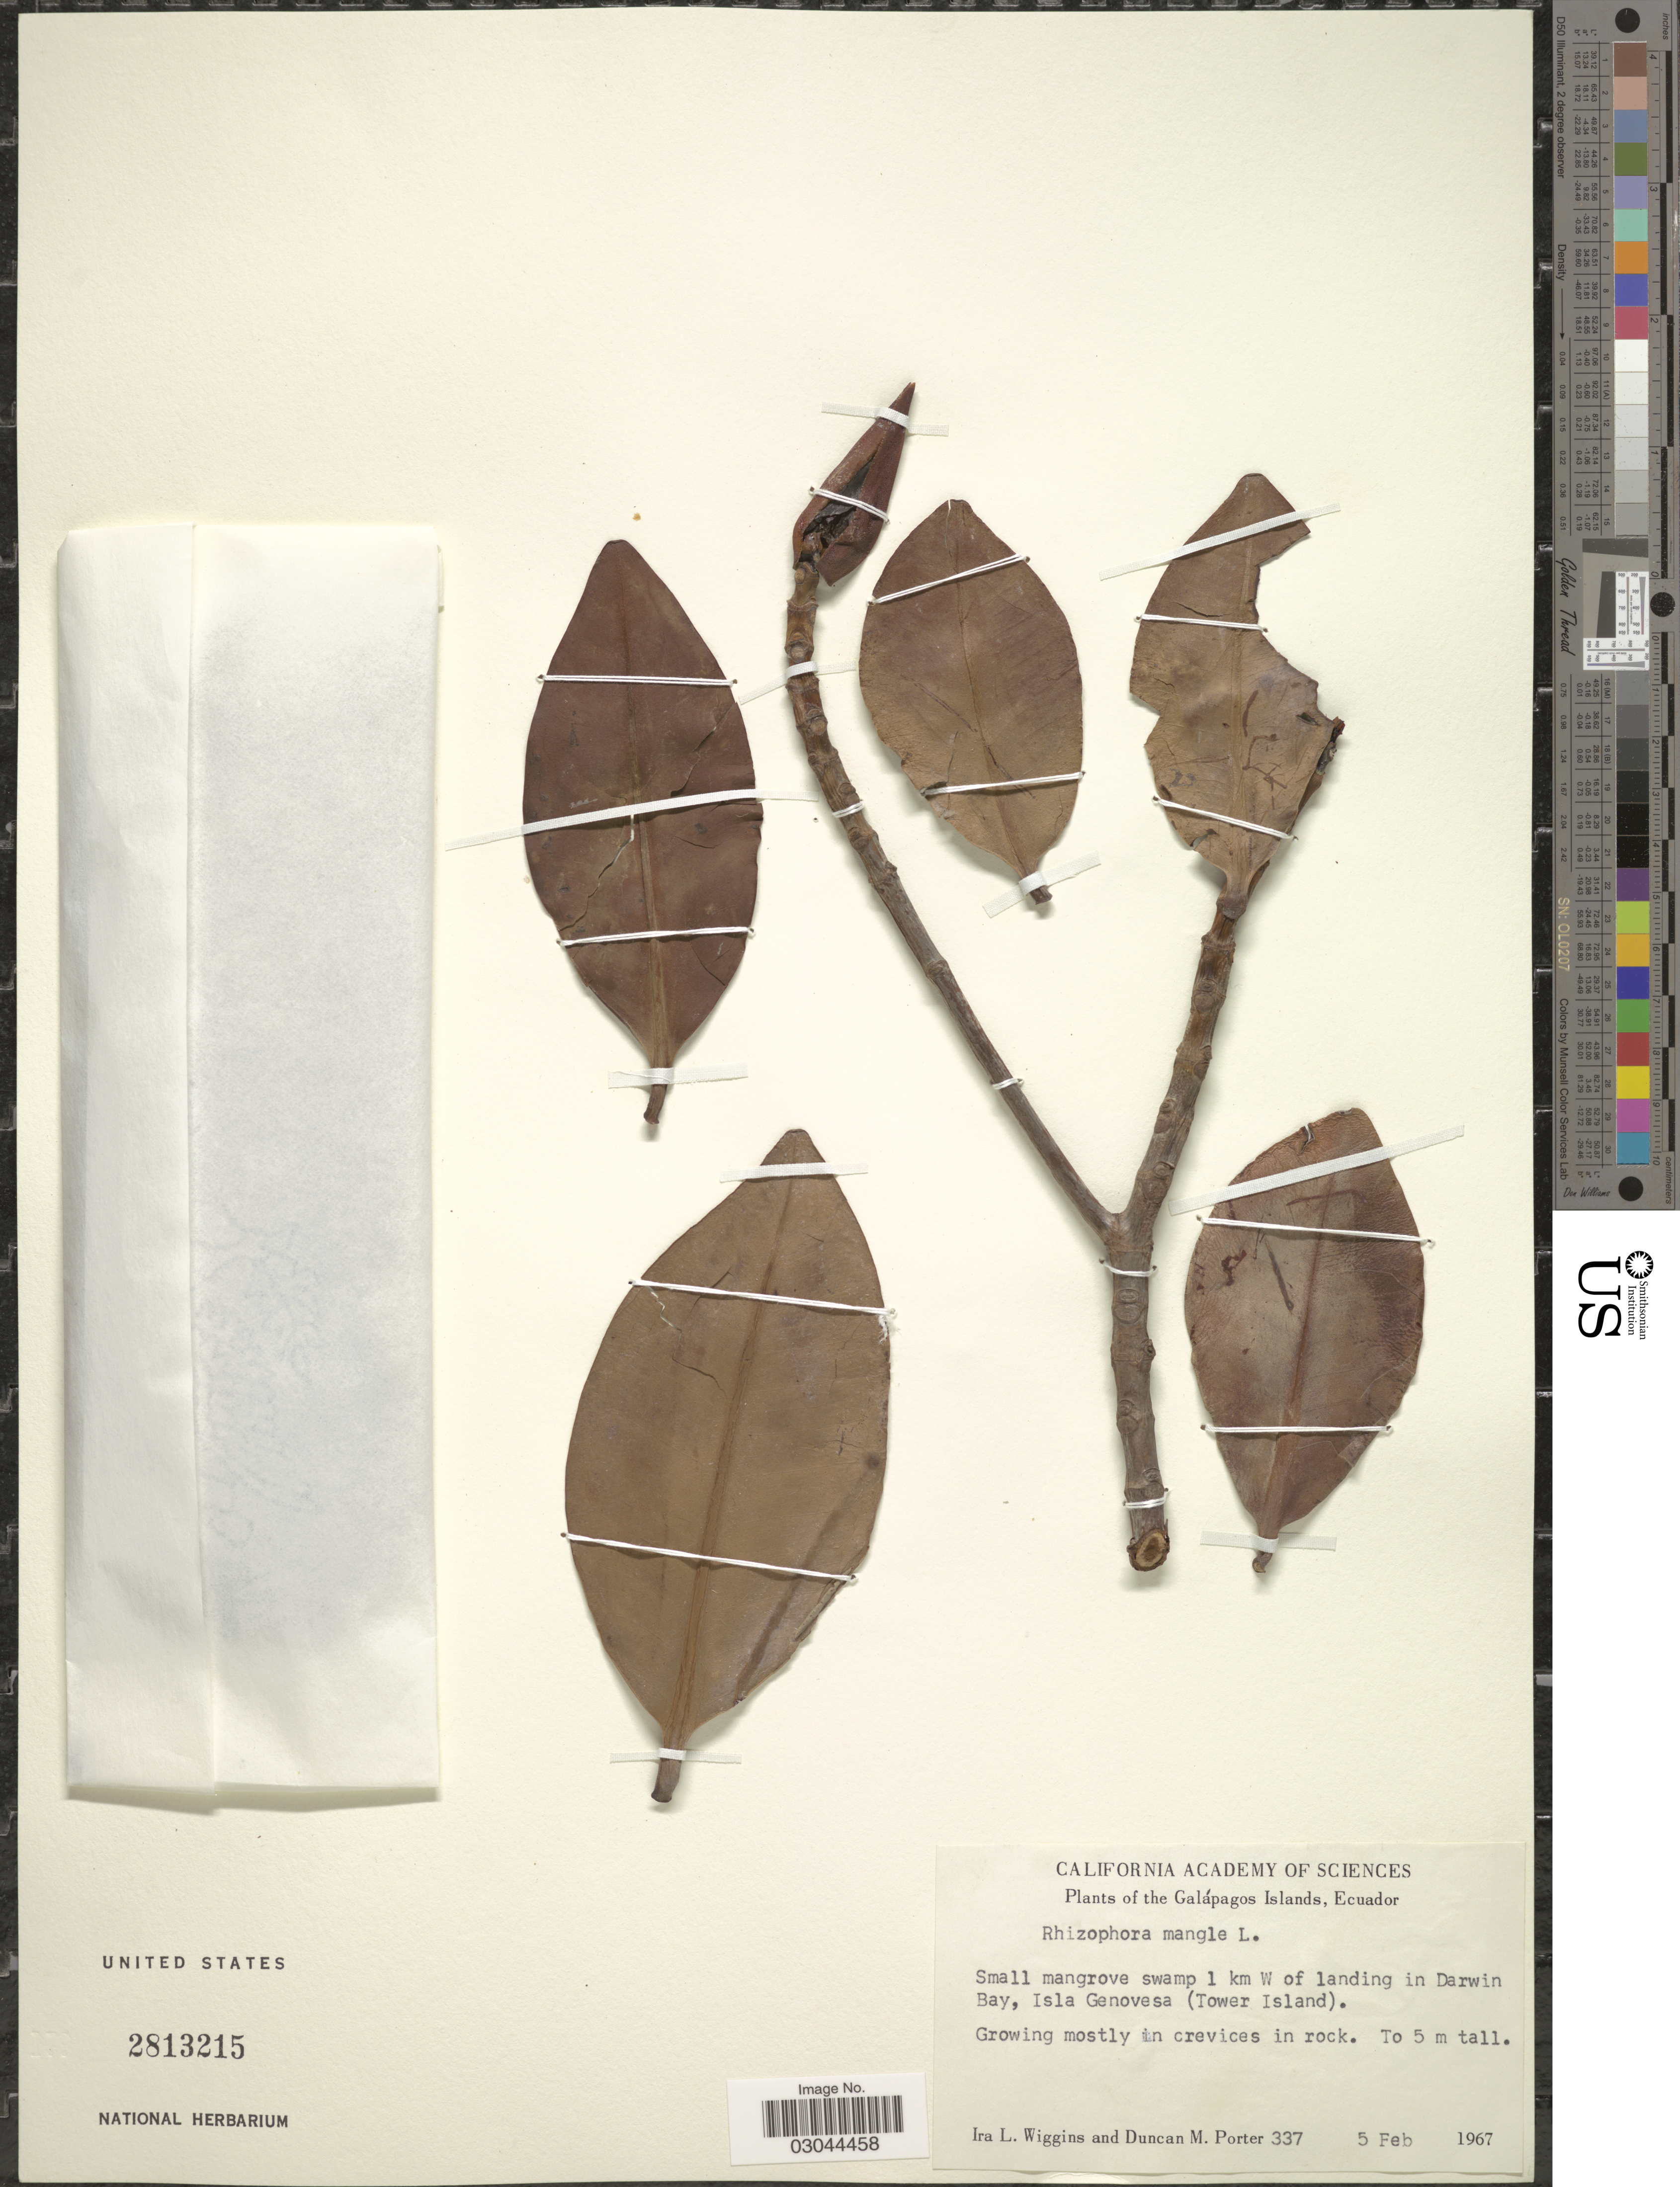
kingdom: Plantae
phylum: Tracheophyta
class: Magnoliopsida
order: Malpighiales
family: Rhizophoraceae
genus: Rhizophora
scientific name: Rhizophora mangle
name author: L.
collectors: I. L. Wiggins & D. Porter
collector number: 337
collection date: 1967-02-05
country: Ecuador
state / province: Colón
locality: The Galápagos Islands. Small mangrove swamp 1 km W of landing in Darwin Bay, Isla Genovesa (Tower Island).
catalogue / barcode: US 2813215